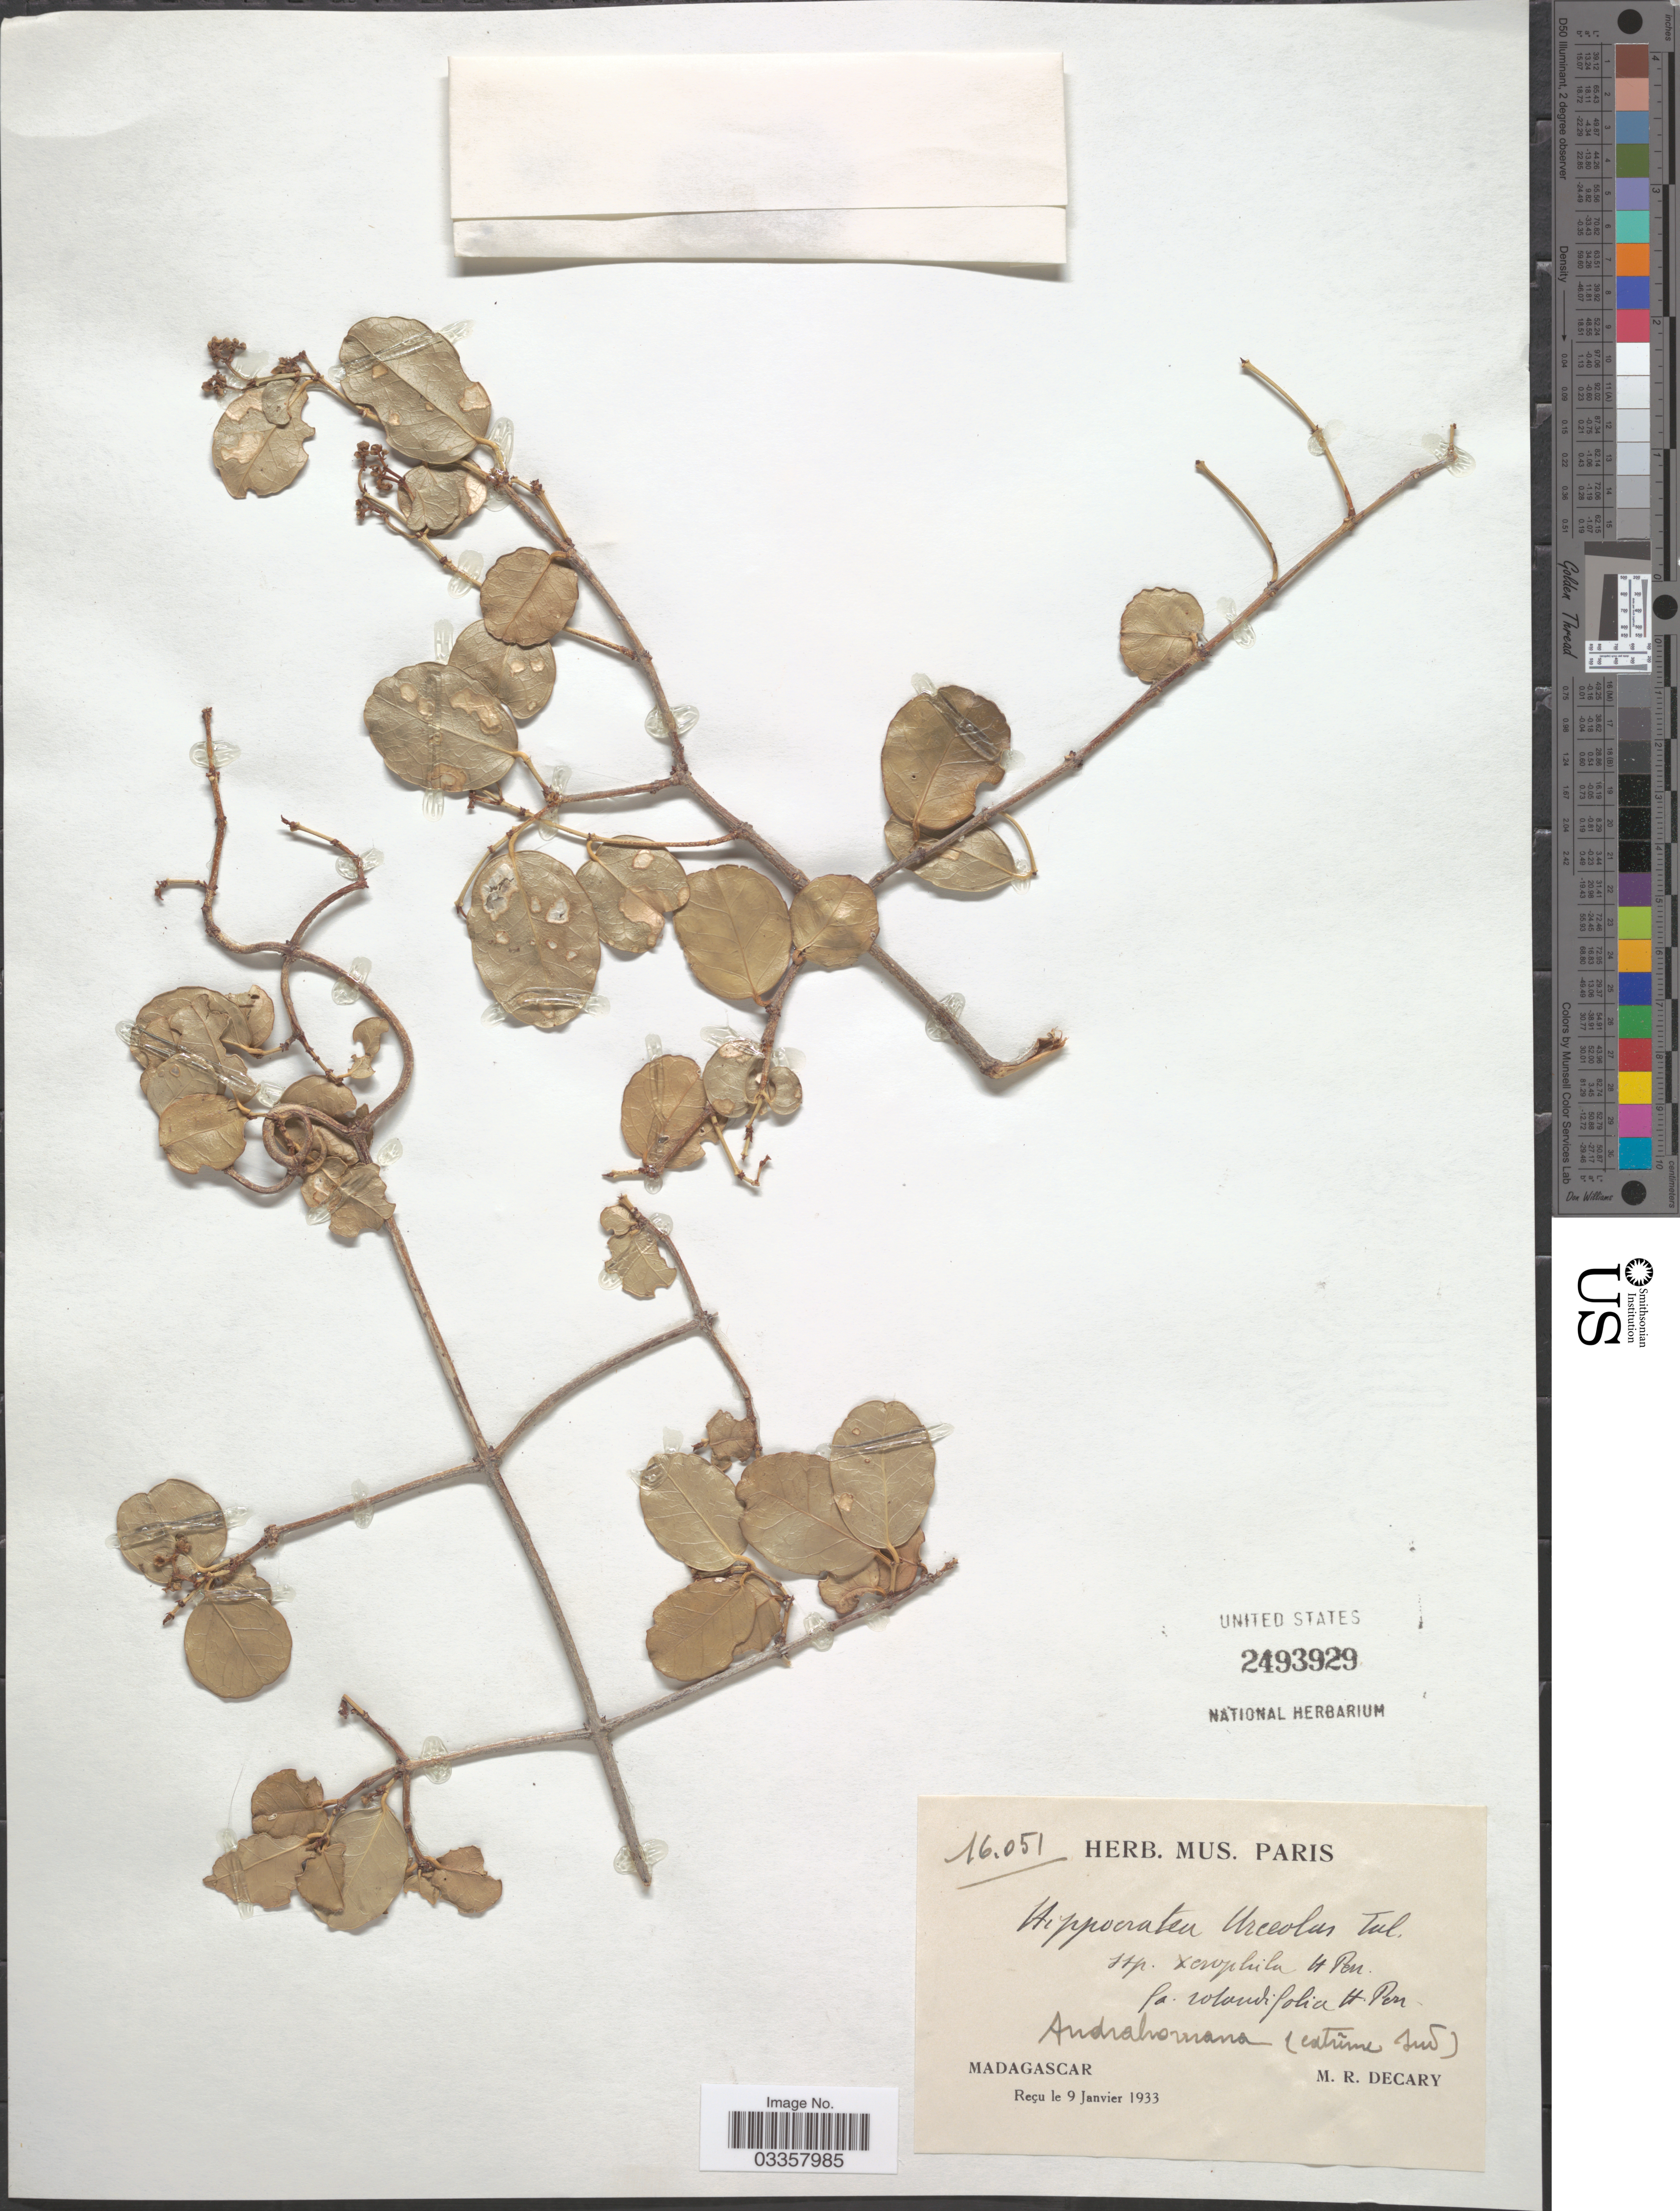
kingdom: Plantae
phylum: Tracheophyta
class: Magnoliopsida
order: Celastrales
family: Celastraceae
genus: Loeseneriella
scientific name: Loeseneriella urceolus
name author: (Tul.) N. Hallé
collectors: R. Decary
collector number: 16051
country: Madagascar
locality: Andrahomana (extrême Sud).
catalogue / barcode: US 2493929